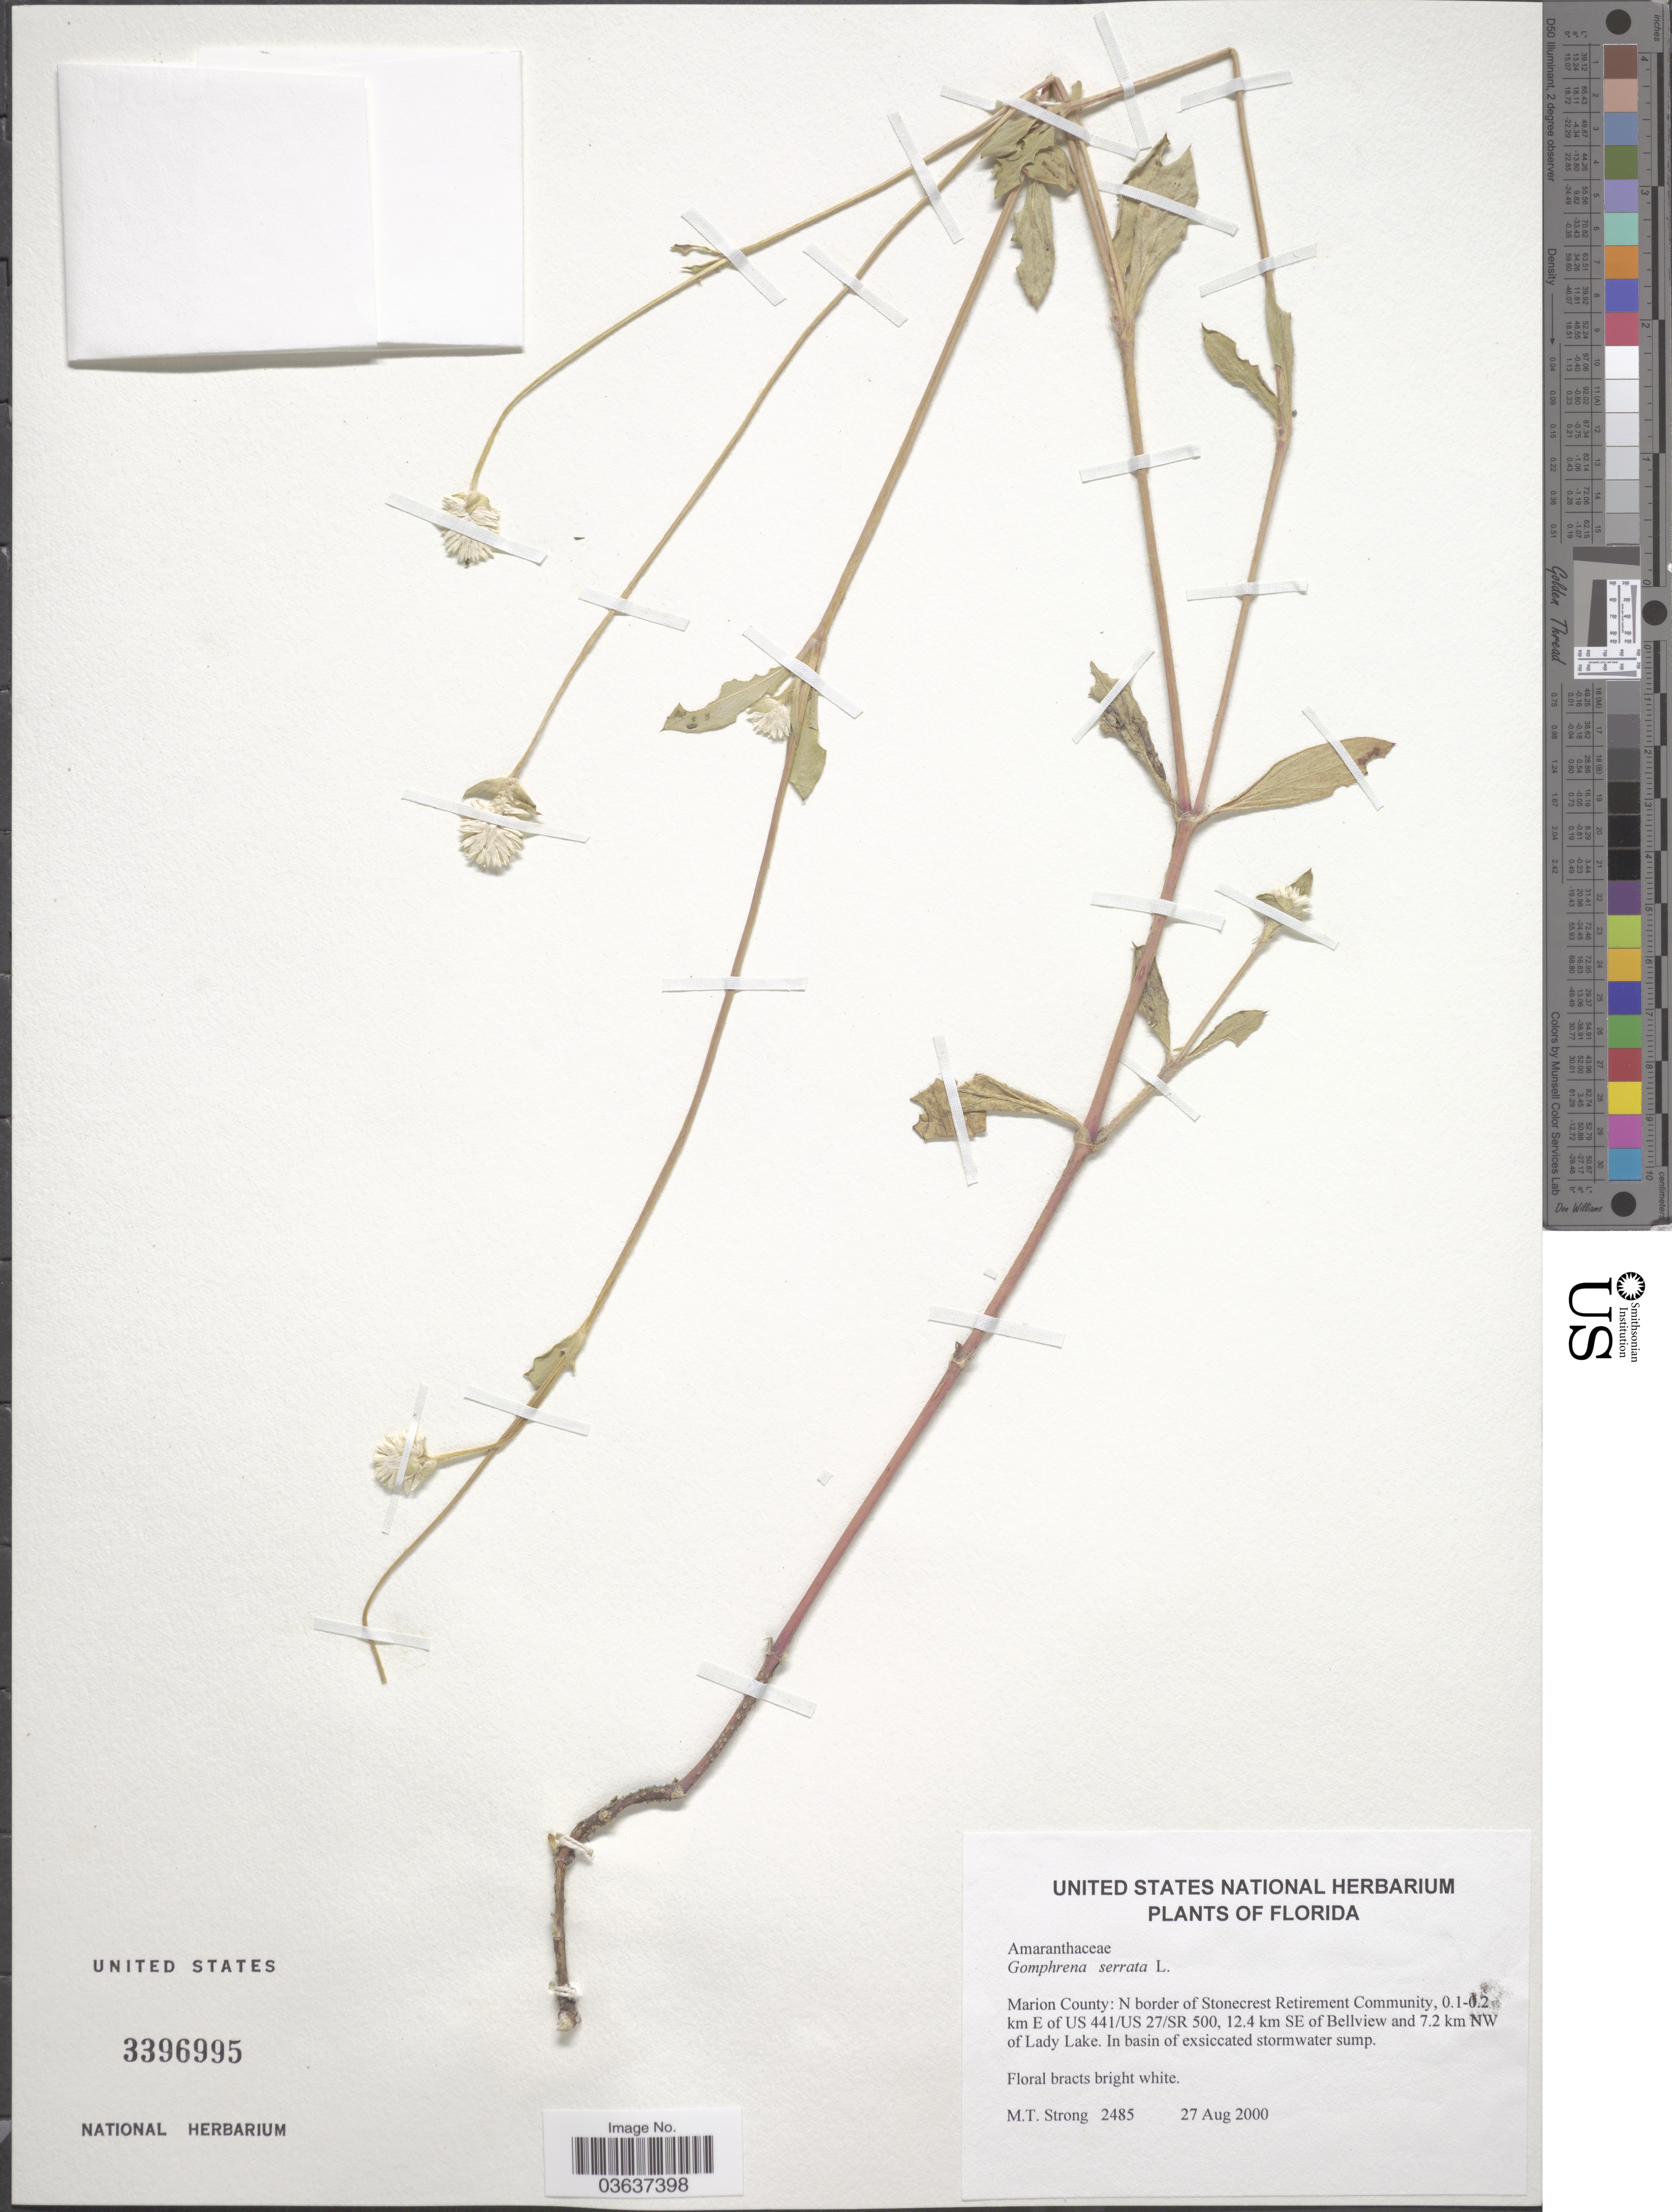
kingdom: Plantae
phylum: Tracheophyta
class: Magnoliopsida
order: Caryophyllales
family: Amaranthaceae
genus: Gomphrena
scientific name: Gomphrena serrata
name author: L.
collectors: M. T. Strong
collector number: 2485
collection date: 2000-08-27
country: United States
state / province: Florida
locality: Marion County: N border of Stonecrest Retirement Community, 0.1-0.2 km E of US 441/ US 27/ SR 500, 12.4 km SE of Bellview and 7.2 km NW of Lady Lake.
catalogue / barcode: US 3396995